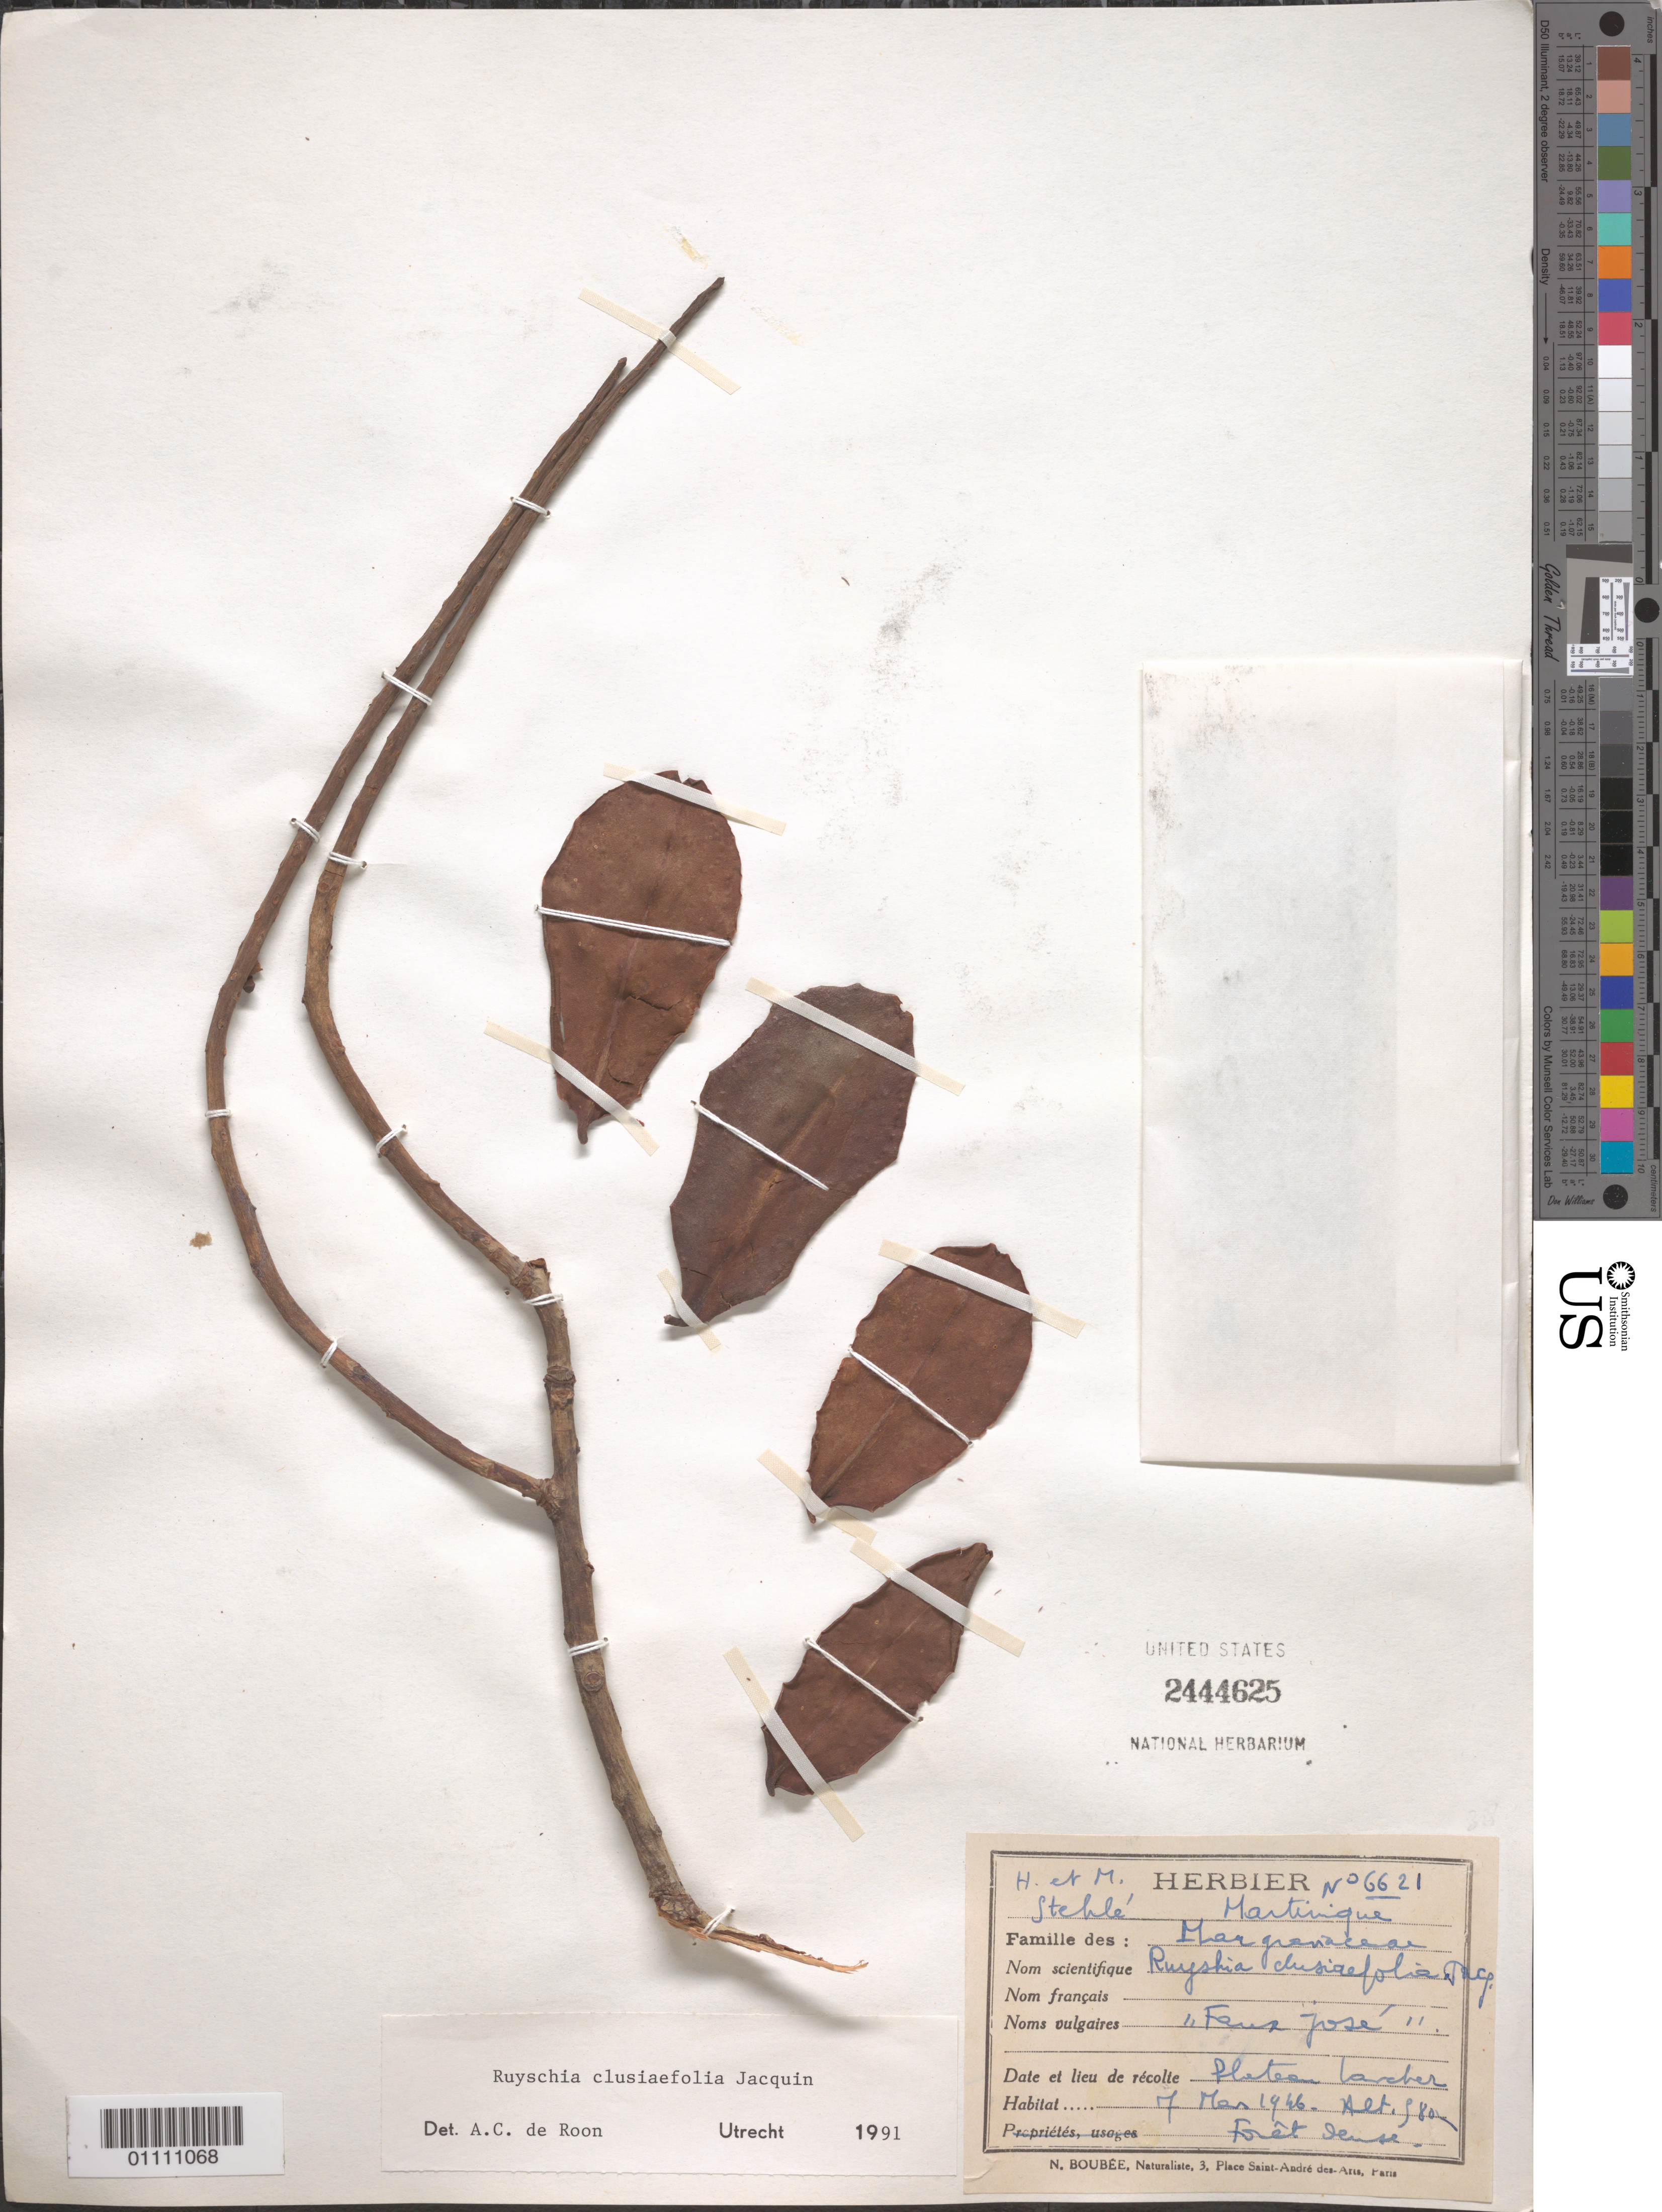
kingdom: Plantae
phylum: Tracheophyta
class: Magnoliopsida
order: Ericales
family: Marcgraviaceae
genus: Ruyschia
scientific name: Ruyschia clusiifolia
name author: Jacq.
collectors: H. Stehlé & M. Stehlé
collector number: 6621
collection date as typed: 07 Mar 1946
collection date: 1946-03-07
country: Martinique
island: Martinique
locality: Plateau Larcher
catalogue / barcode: US 2444625